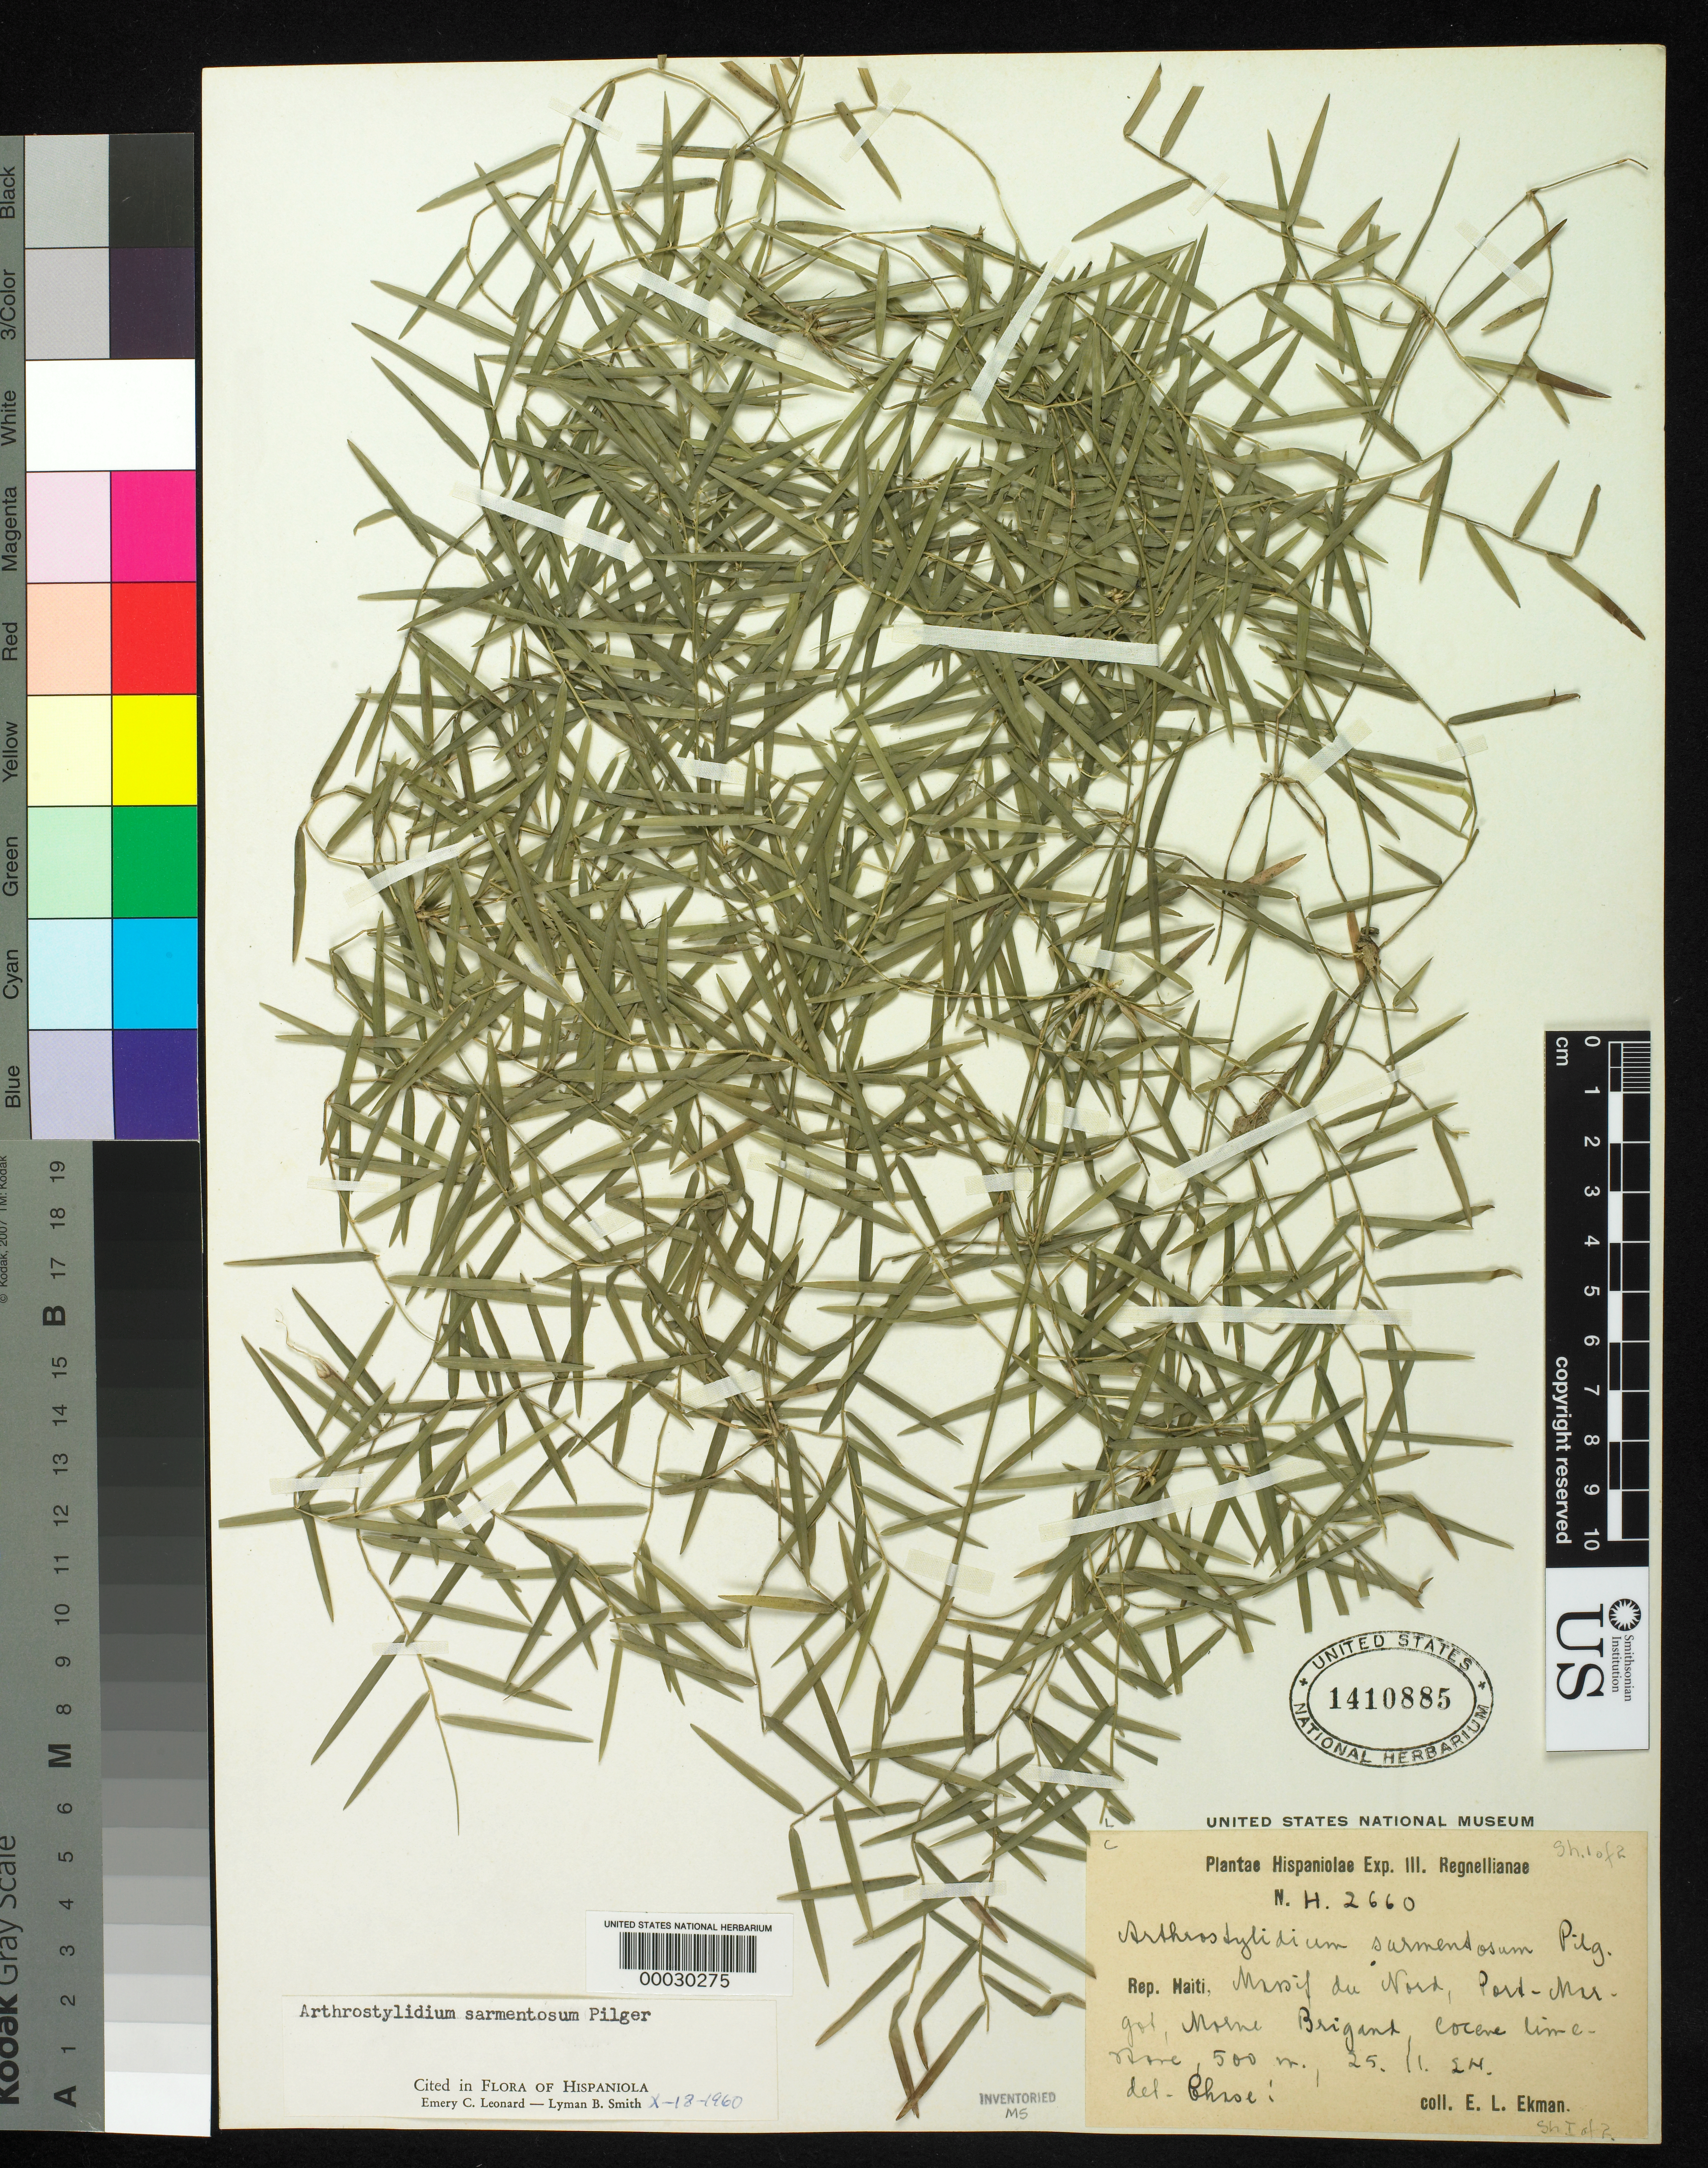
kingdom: Plantae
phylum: Tracheophyta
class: Liliopsida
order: Poales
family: Poaceae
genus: Arthrostylidium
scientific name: Arthrostylidium sarmentosum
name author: Pilg. in Urb.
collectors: E. L. Ekman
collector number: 2660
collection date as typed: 25 Nov 1924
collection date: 1924-11-25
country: Haiti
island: Hispaniola Island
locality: Mome brigand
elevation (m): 500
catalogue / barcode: US 1410885